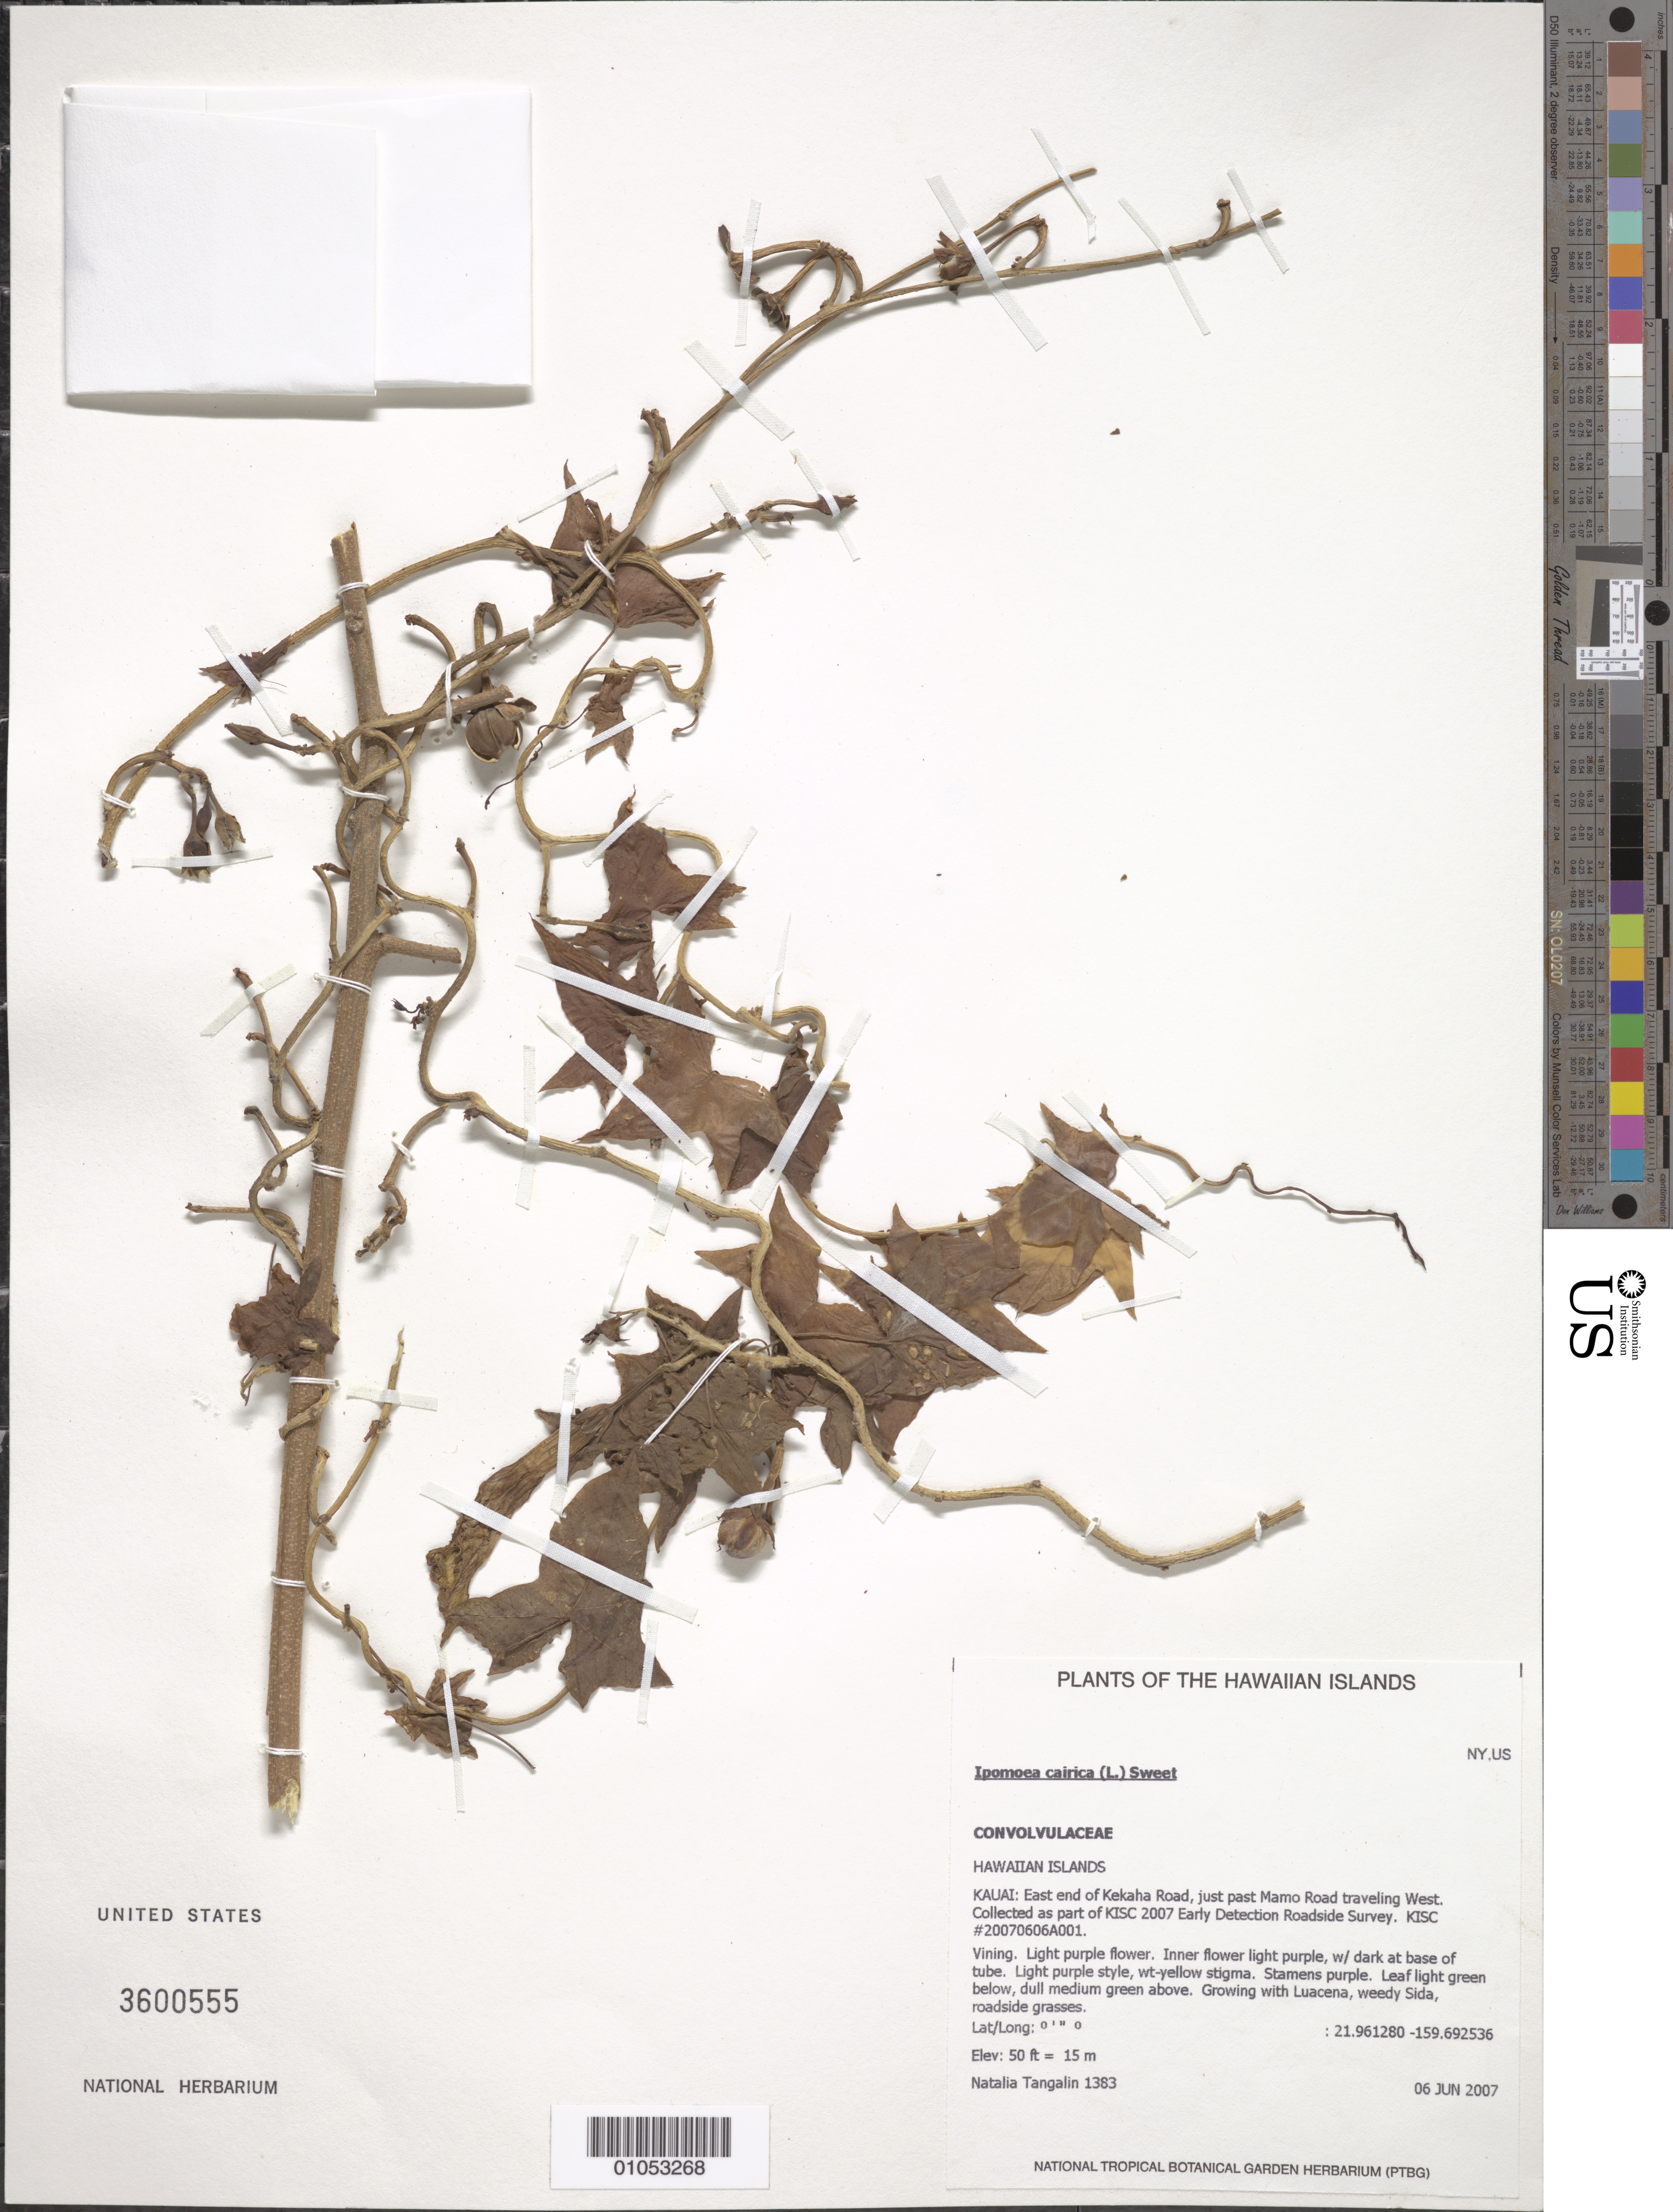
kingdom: Plantae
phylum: Tracheophyta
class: Magnoliopsida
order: Solanales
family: Convolvulaceae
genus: Ipomoea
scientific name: Ipomoea cairica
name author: (L.) Sweet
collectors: N. Tangalin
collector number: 1383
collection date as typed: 6 Jun 2007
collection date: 2007-06-06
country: United States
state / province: Hawaii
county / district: Kauai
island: Kaua'i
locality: East end of Kekaha Road, just past Mamo Road traveling West.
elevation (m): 15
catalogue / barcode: US 6300555